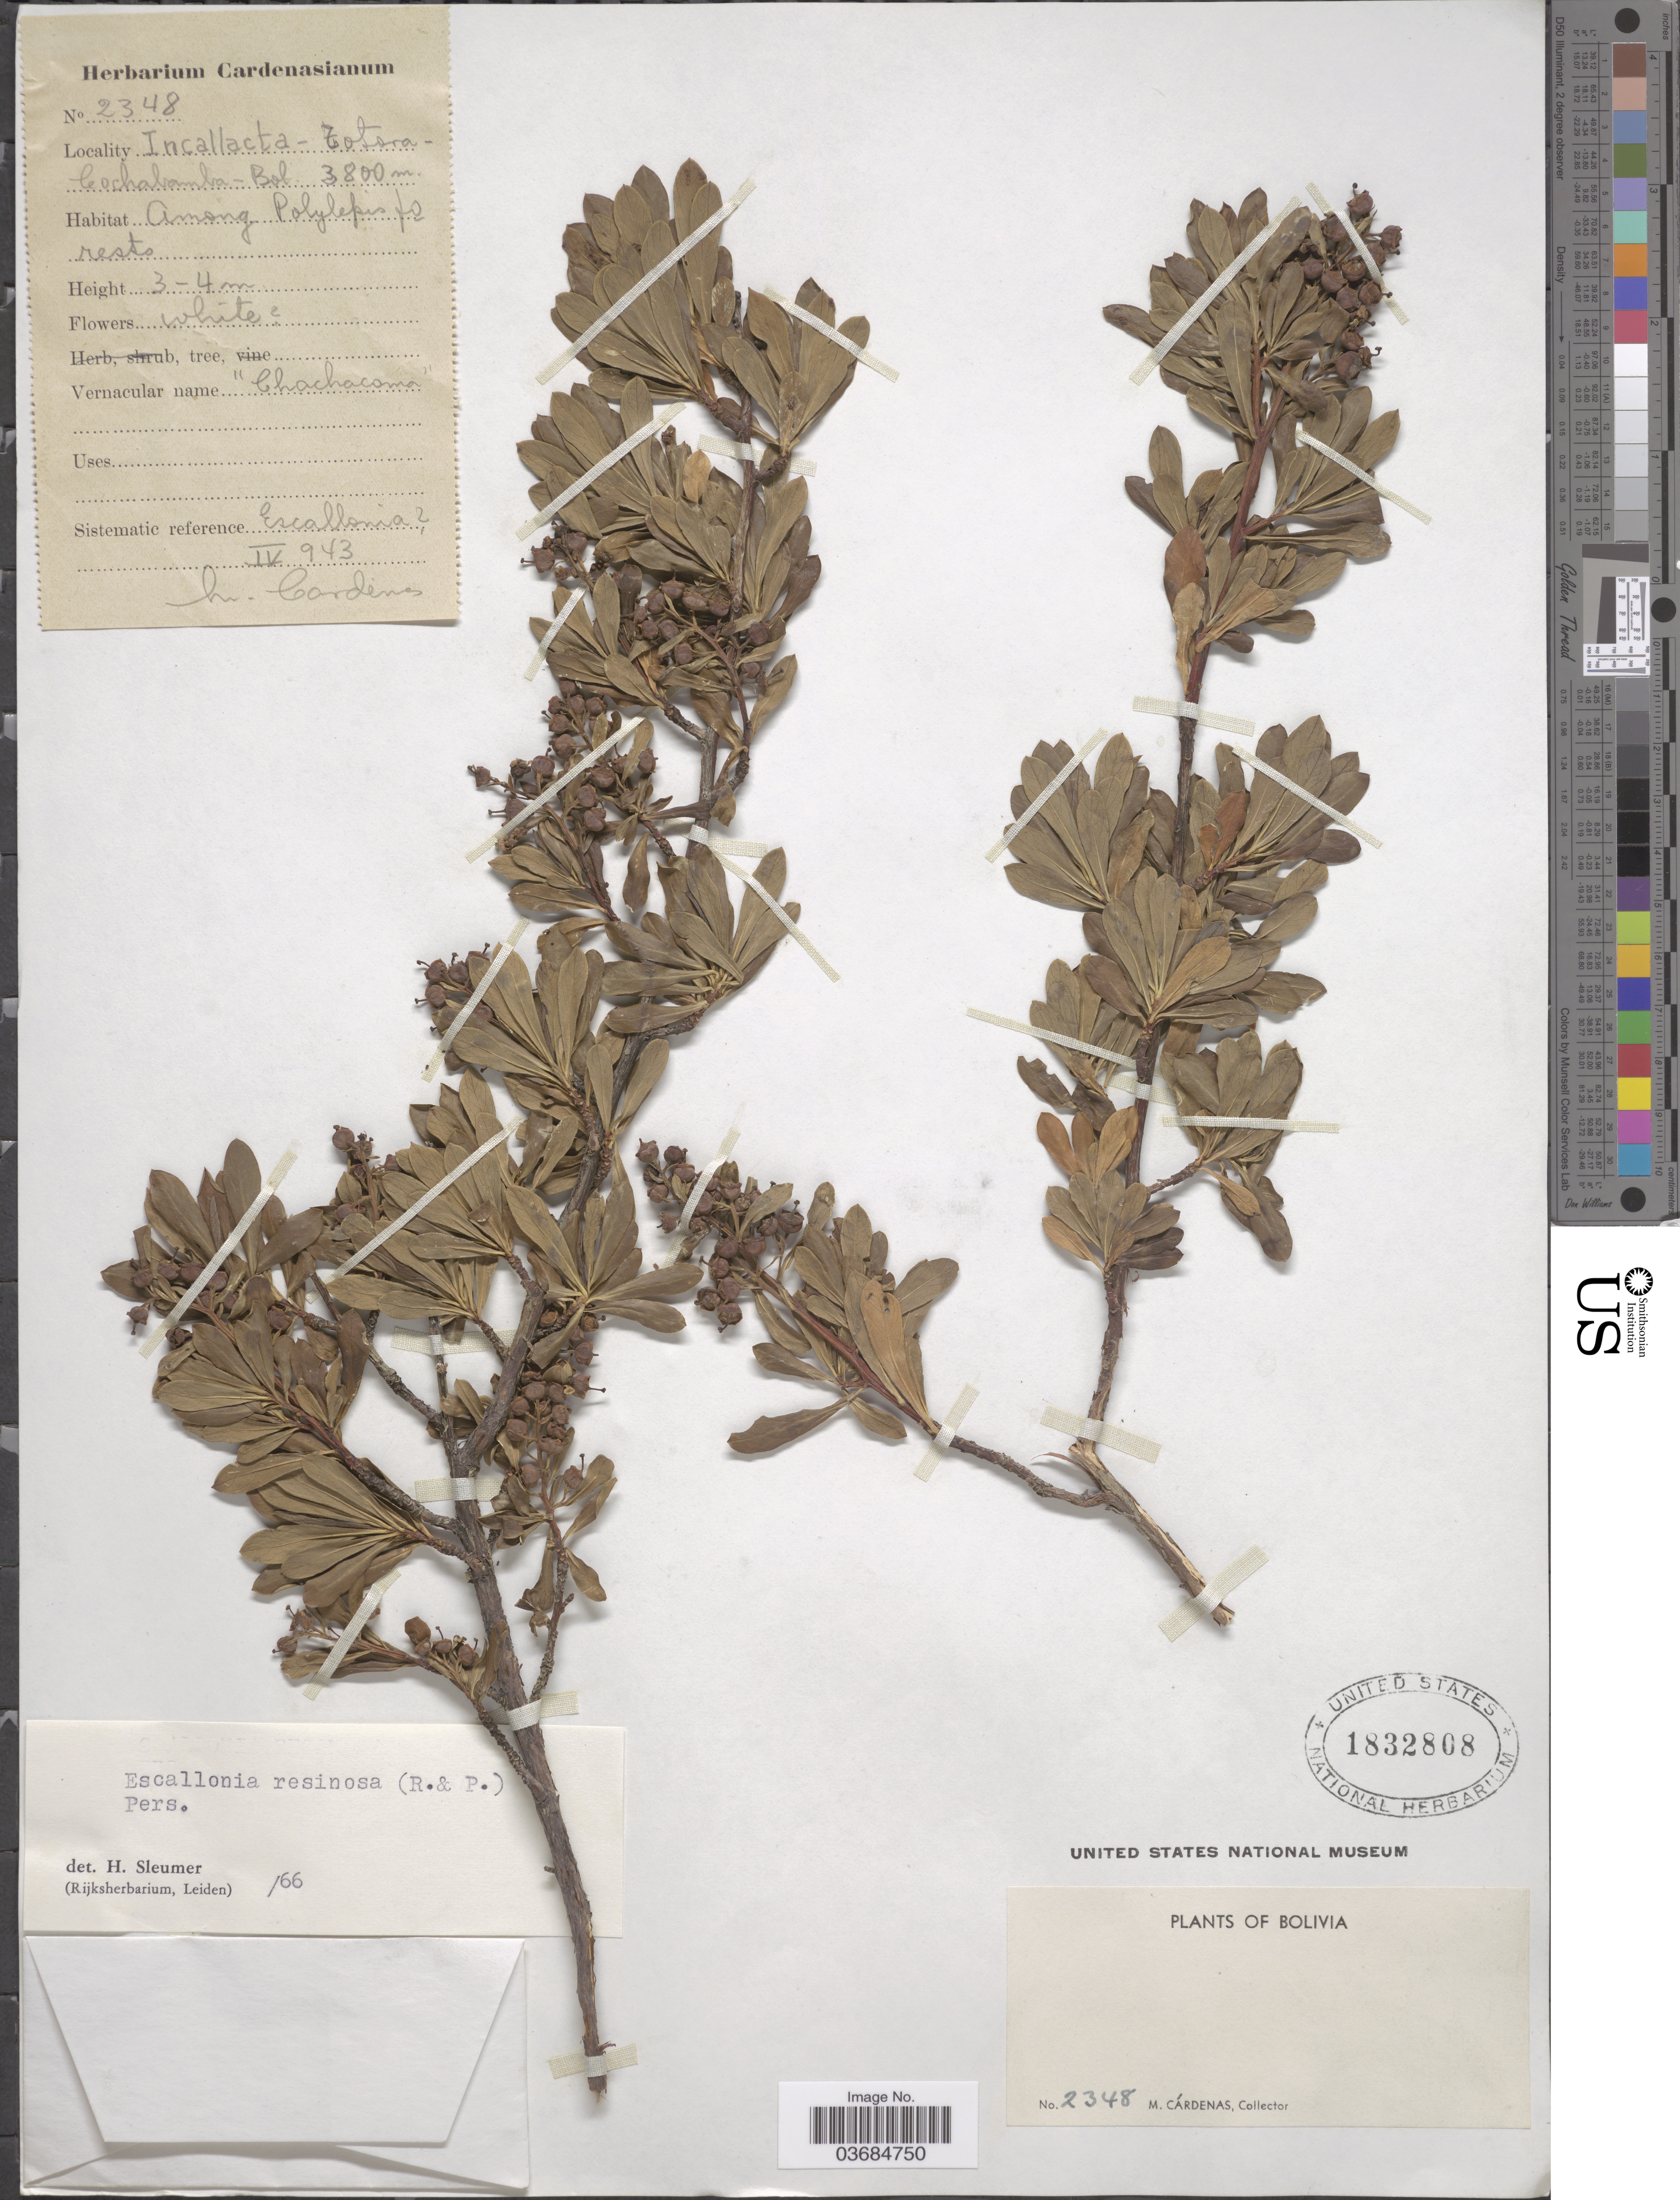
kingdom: Plantae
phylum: Tracheophyta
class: Magnoliopsida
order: Escalloniales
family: Escalloniaceae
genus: Escallonia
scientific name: Escallonia resinosa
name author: (Ruiz & Pav.) Pers.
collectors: M. Cárdenas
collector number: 2348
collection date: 1943-04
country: Bolivia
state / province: Cochabamba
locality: Incallacta - Totora.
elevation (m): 3800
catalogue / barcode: US 1832808